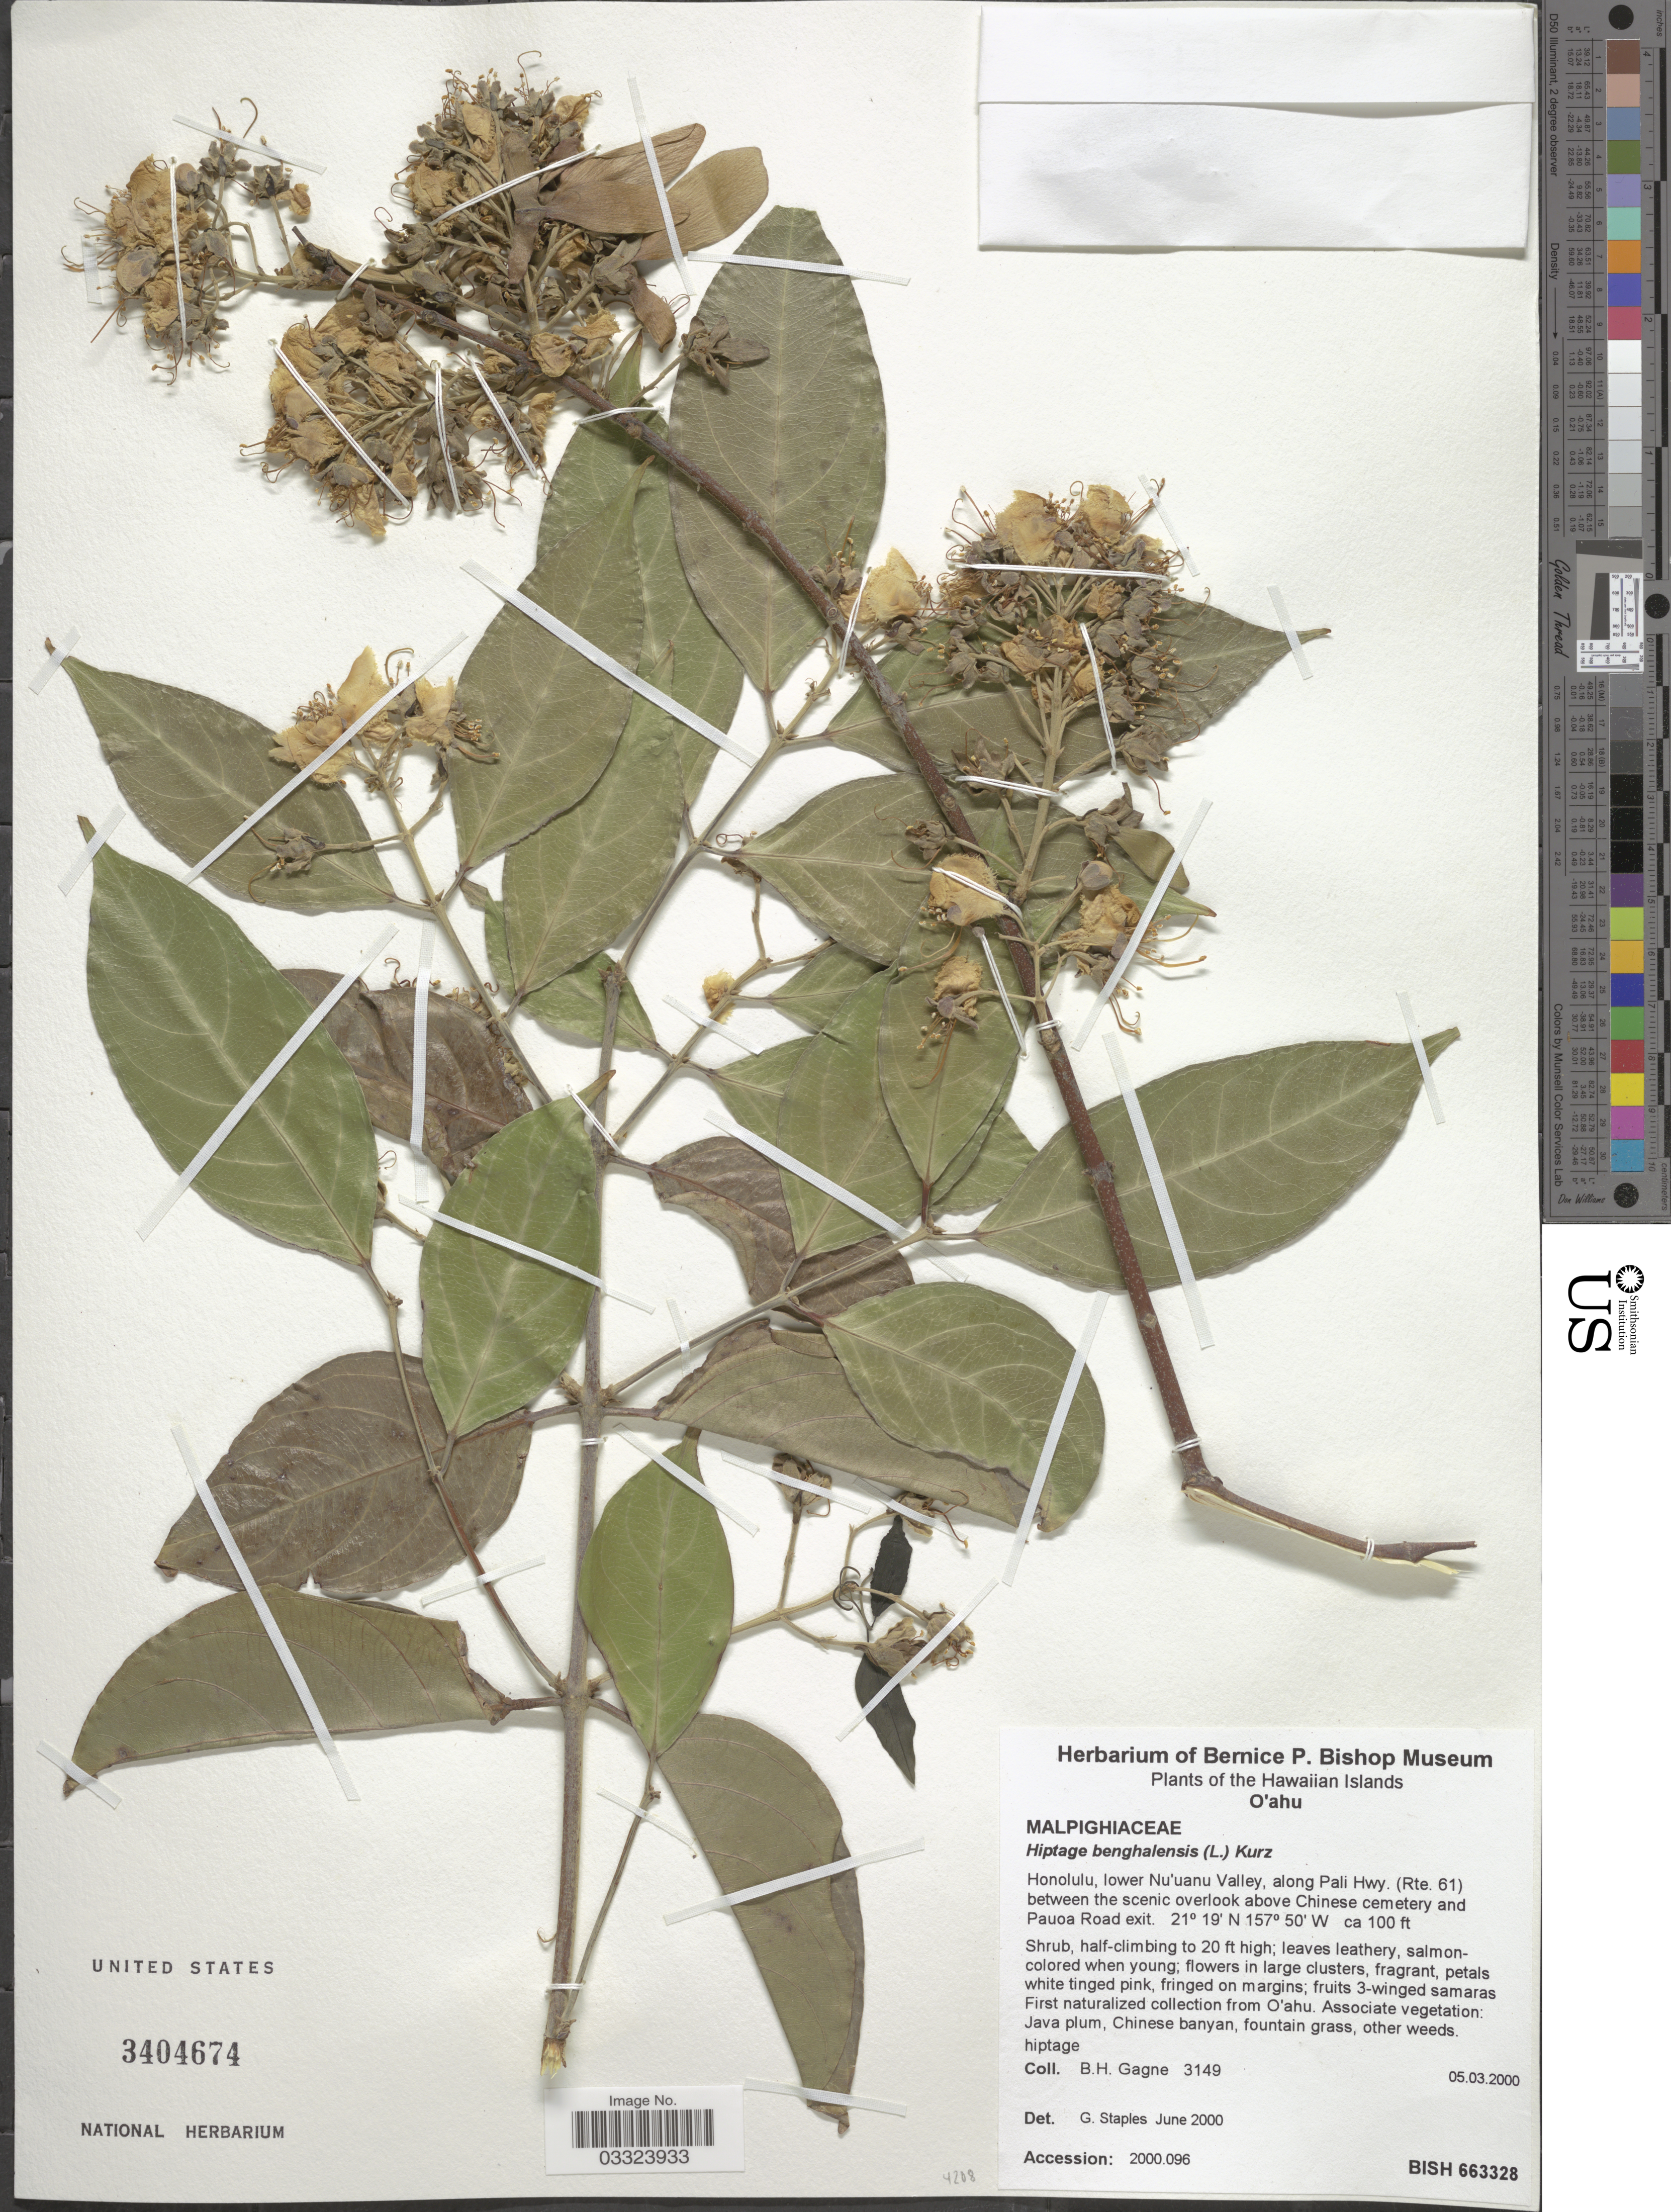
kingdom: Plantae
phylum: Tracheophyta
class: Magnoliopsida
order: Malpighiales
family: Malpighiaceae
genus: Hiptage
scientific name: Hiptage benghalensis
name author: (L.) Kurz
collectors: B. H. Gagné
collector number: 3149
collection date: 2000-03-05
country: United States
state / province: Hawaii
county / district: Honolulu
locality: The Hawaiian Islands, O'ahu, Honolulu, lower Nu'uanu Valley, along Pali Hwy. (Rte.61) between the scenic overlook above the Chinese cemetery and Pauoa Road exit.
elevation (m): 30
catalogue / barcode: US 3404674